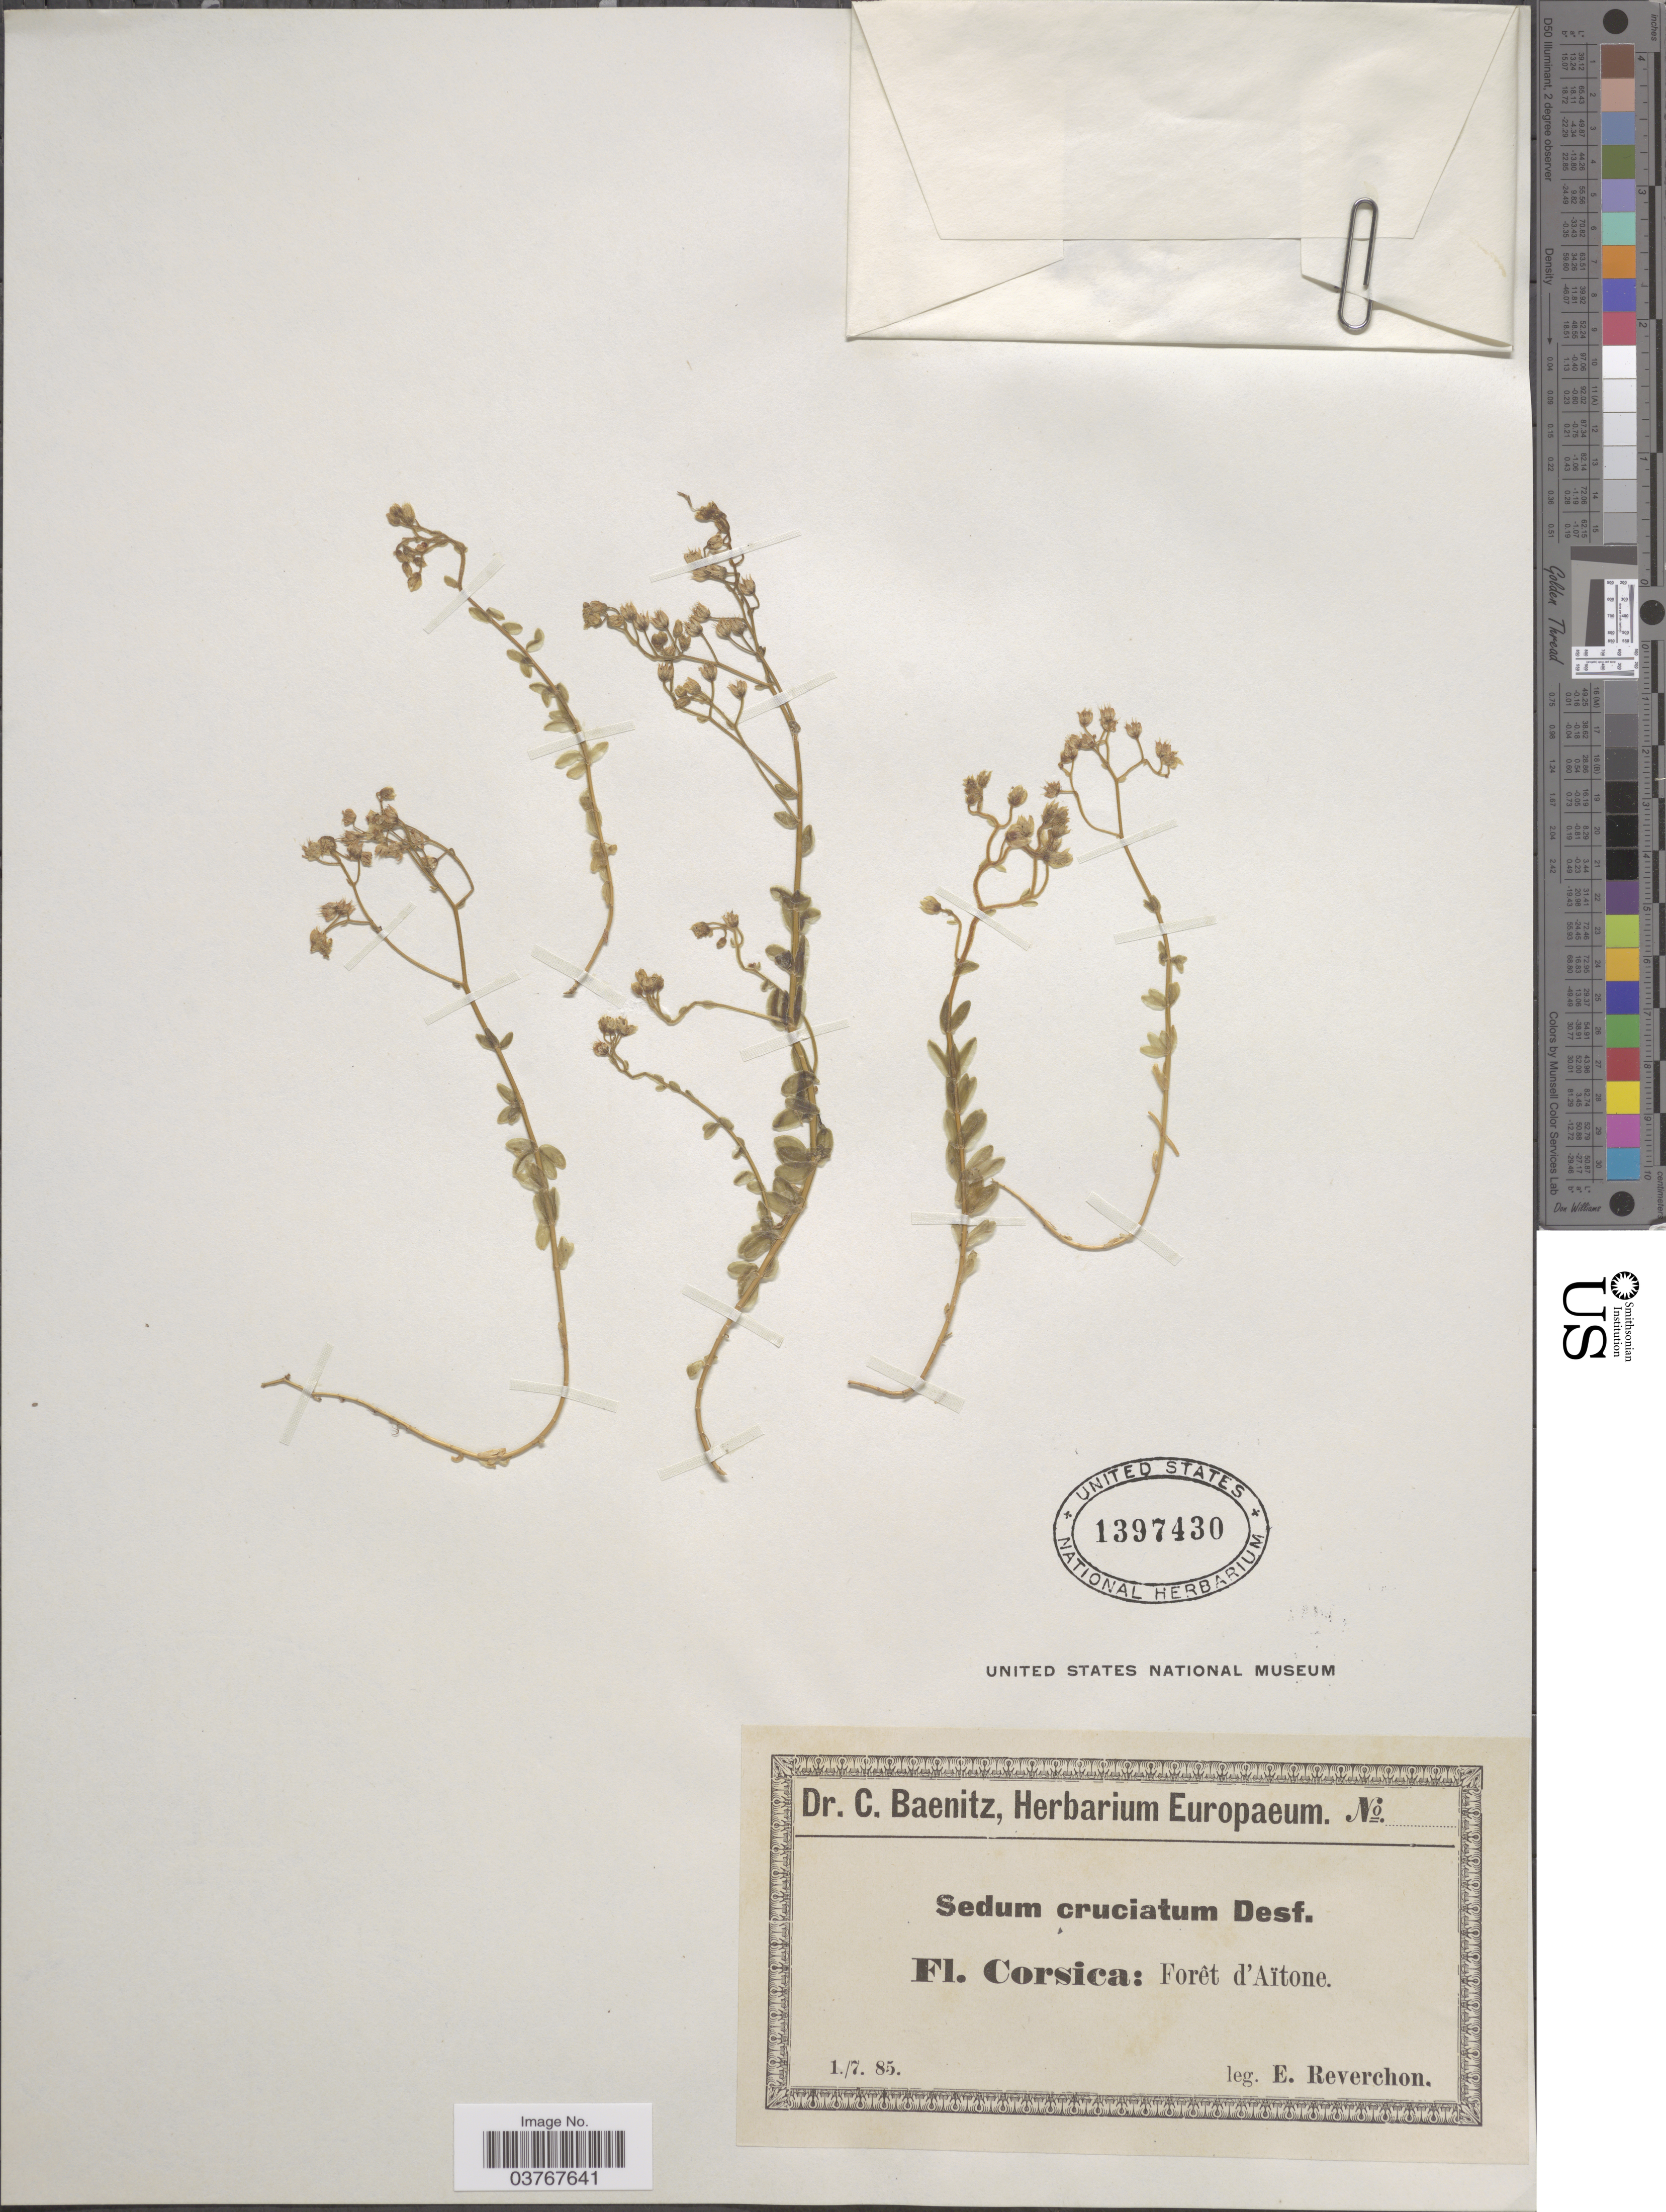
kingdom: Plantae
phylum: Tracheophyta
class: Magnoliopsida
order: Saxifragales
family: Crassulaceae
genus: Sedum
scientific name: Sedum cruciatum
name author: Desf.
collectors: E. Reverchon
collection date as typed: Transcribed d/m/y: 1/7/85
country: France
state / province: Corsica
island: Corse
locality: Forêt d'Aïtone.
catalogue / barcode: US 1397430